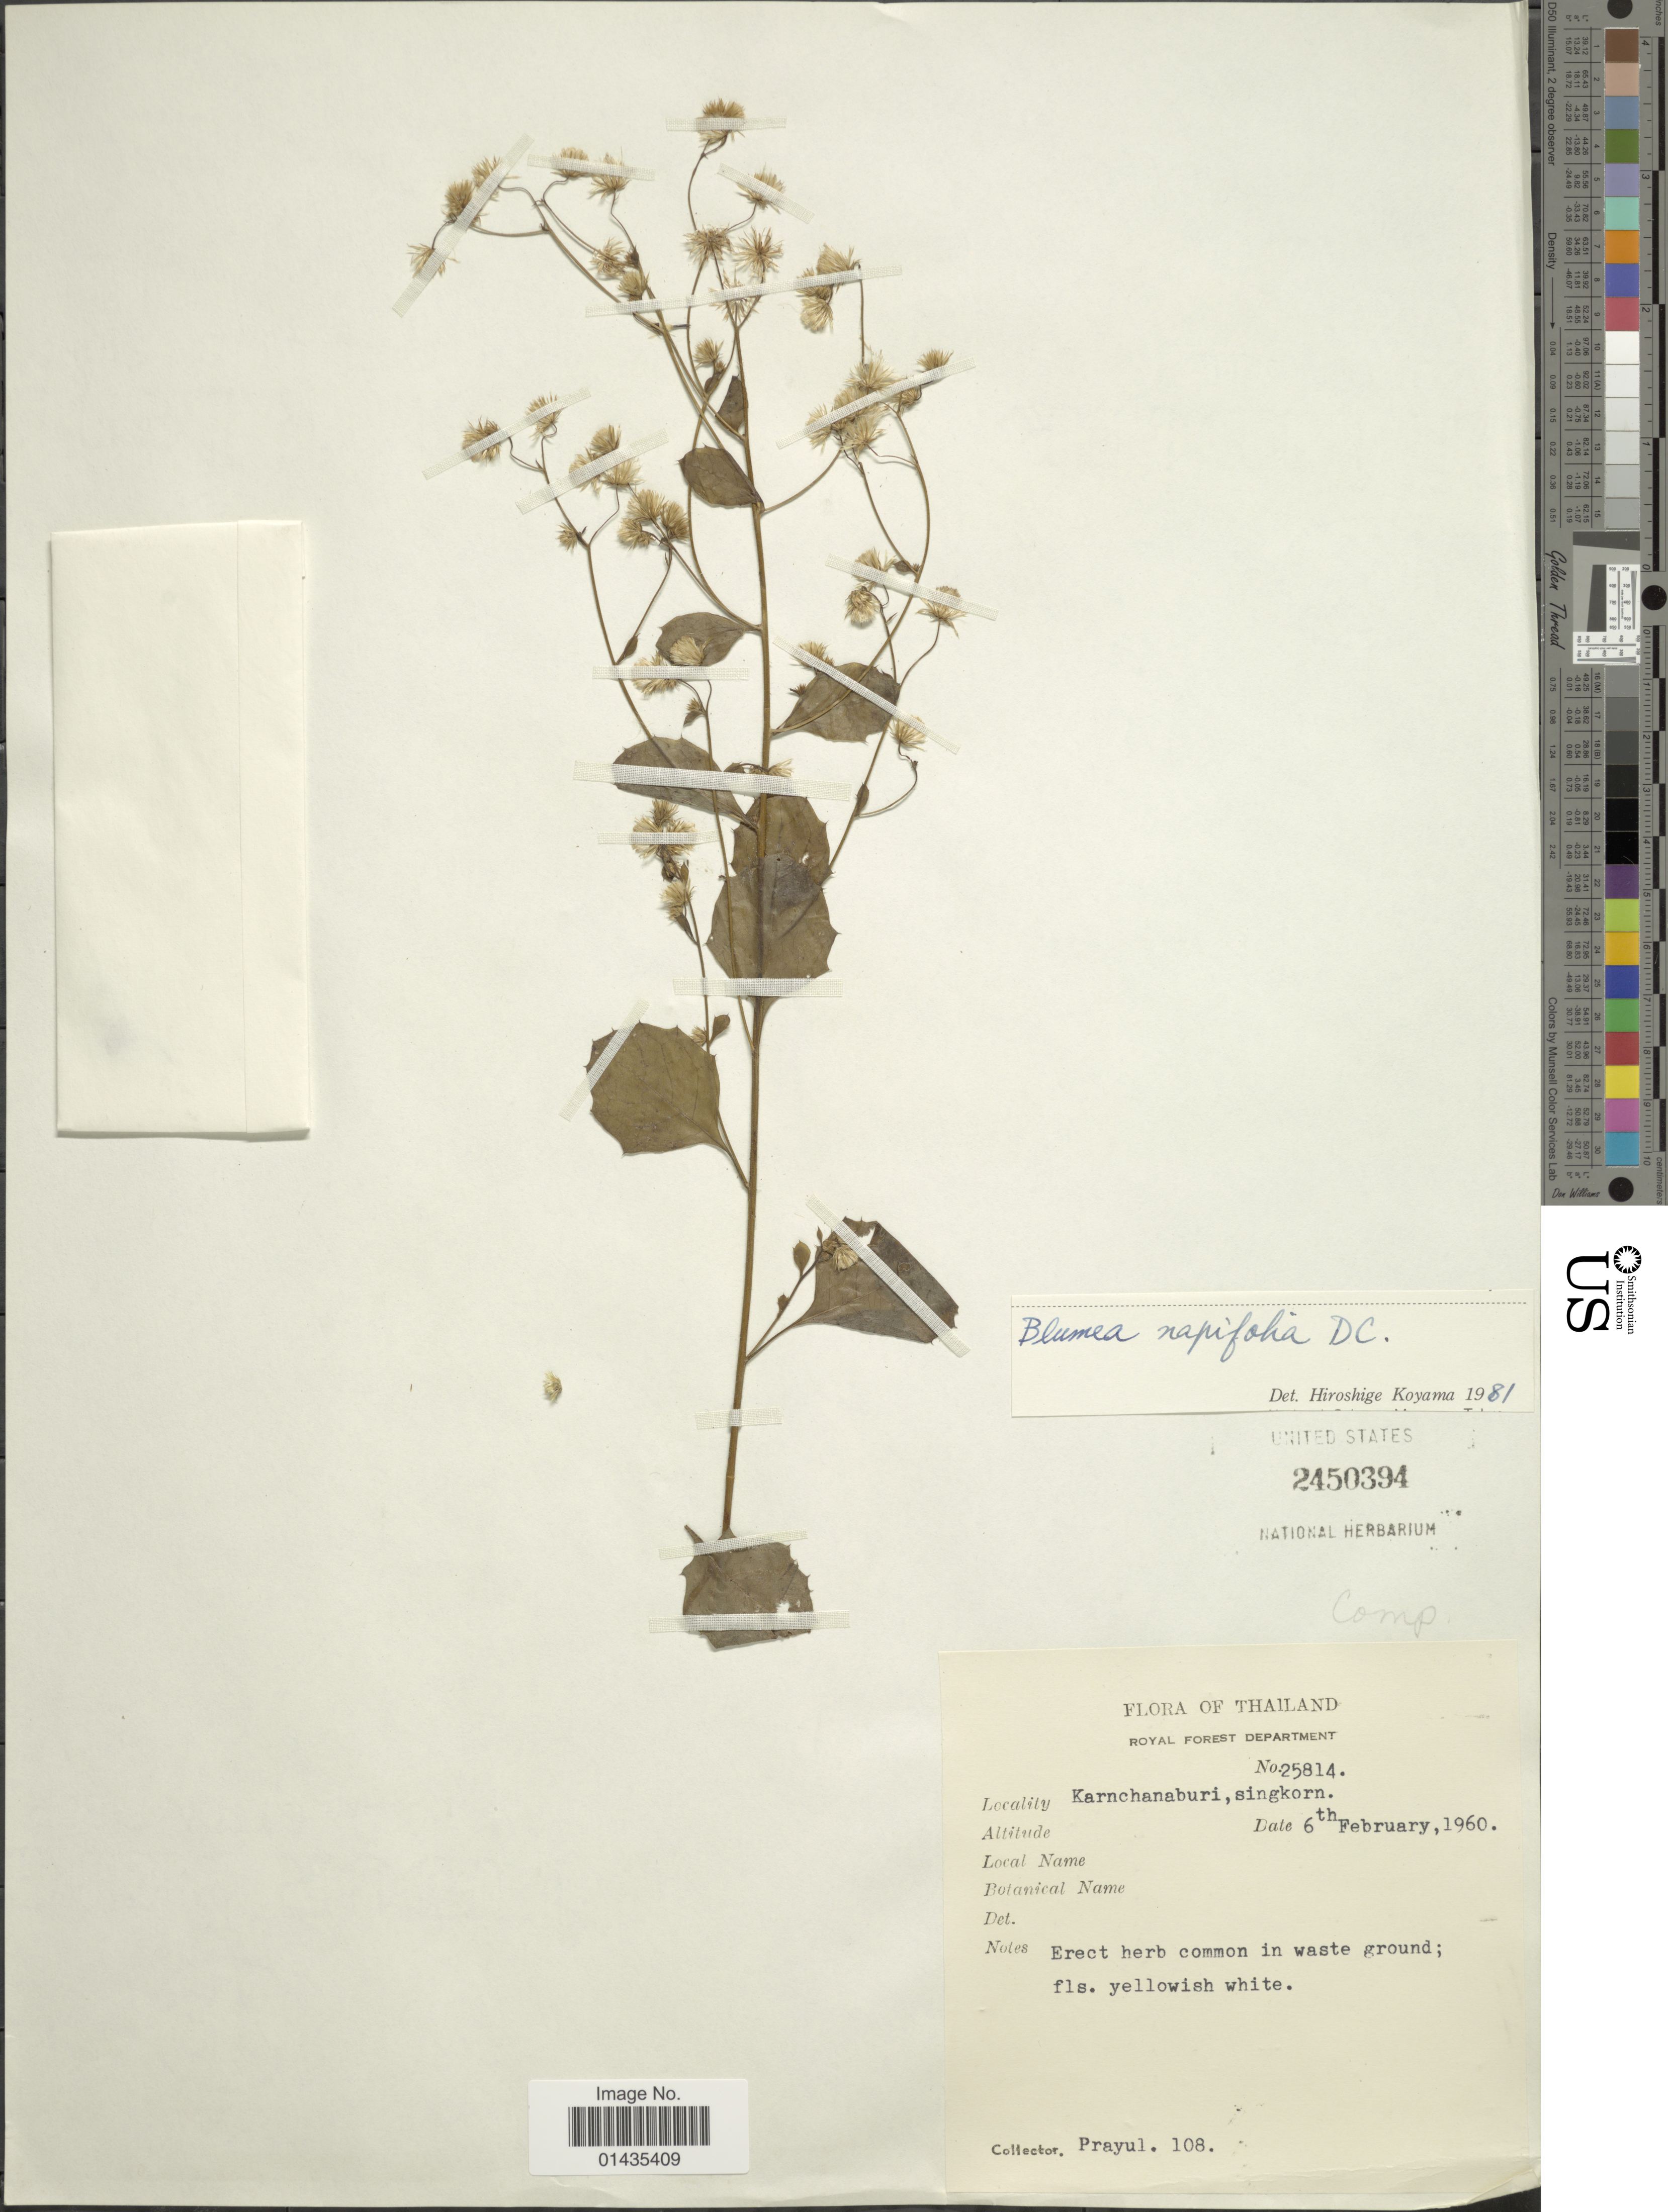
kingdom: Plantae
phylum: Tracheophyta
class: Magnoliopsida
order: Asterales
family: Asteraceae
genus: Blumea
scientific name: Blumea napifolia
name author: DC.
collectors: Prayul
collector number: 108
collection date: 1960-02-06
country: Thailand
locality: Karnchanaburi, singkorn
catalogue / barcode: US 2450394